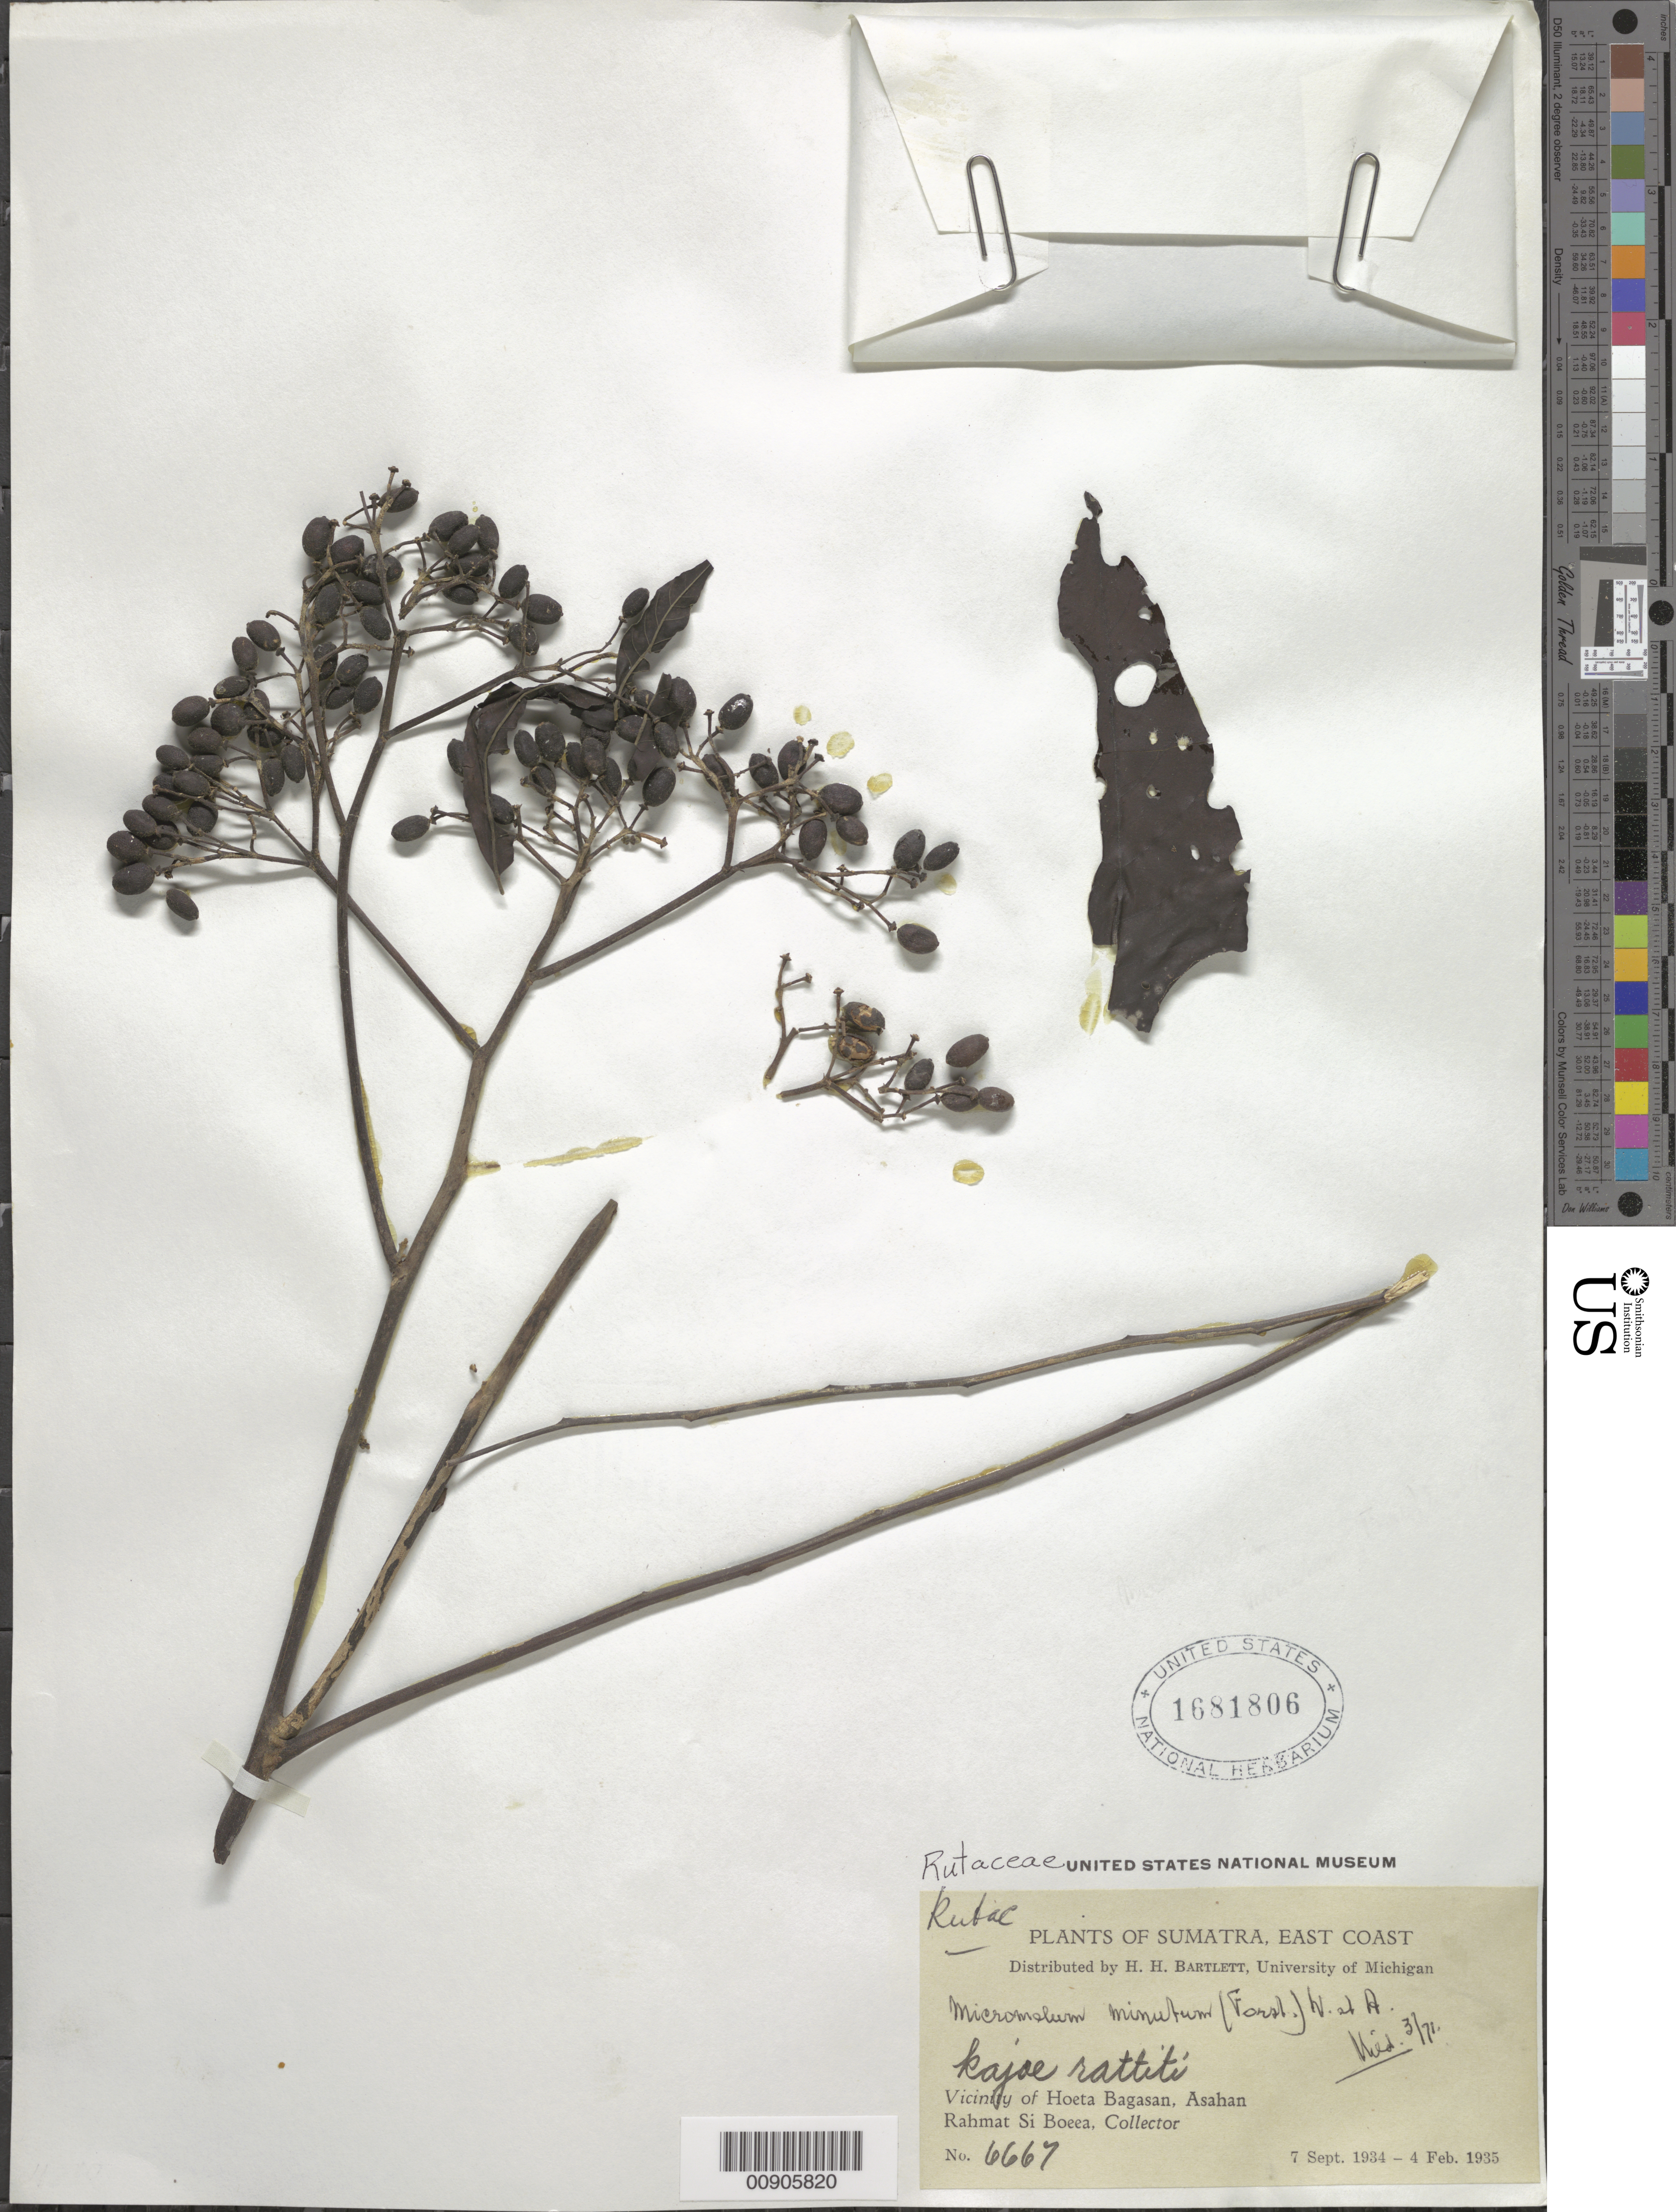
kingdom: Plantae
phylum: Tracheophyta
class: Magnoliopsida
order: Sapindales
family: Rutaceae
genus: Micromelum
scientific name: Micromelum minutum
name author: (G. Forst.) Wight & Arn.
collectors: Rahmat Si Boeea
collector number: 6667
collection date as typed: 07 Sep 1934 to 04 Feb 1935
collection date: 1934-09-07/1935-02-04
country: Indonesia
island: Sumatra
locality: Asahan, vicinity of Hoeta Bagasan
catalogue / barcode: US 1681806